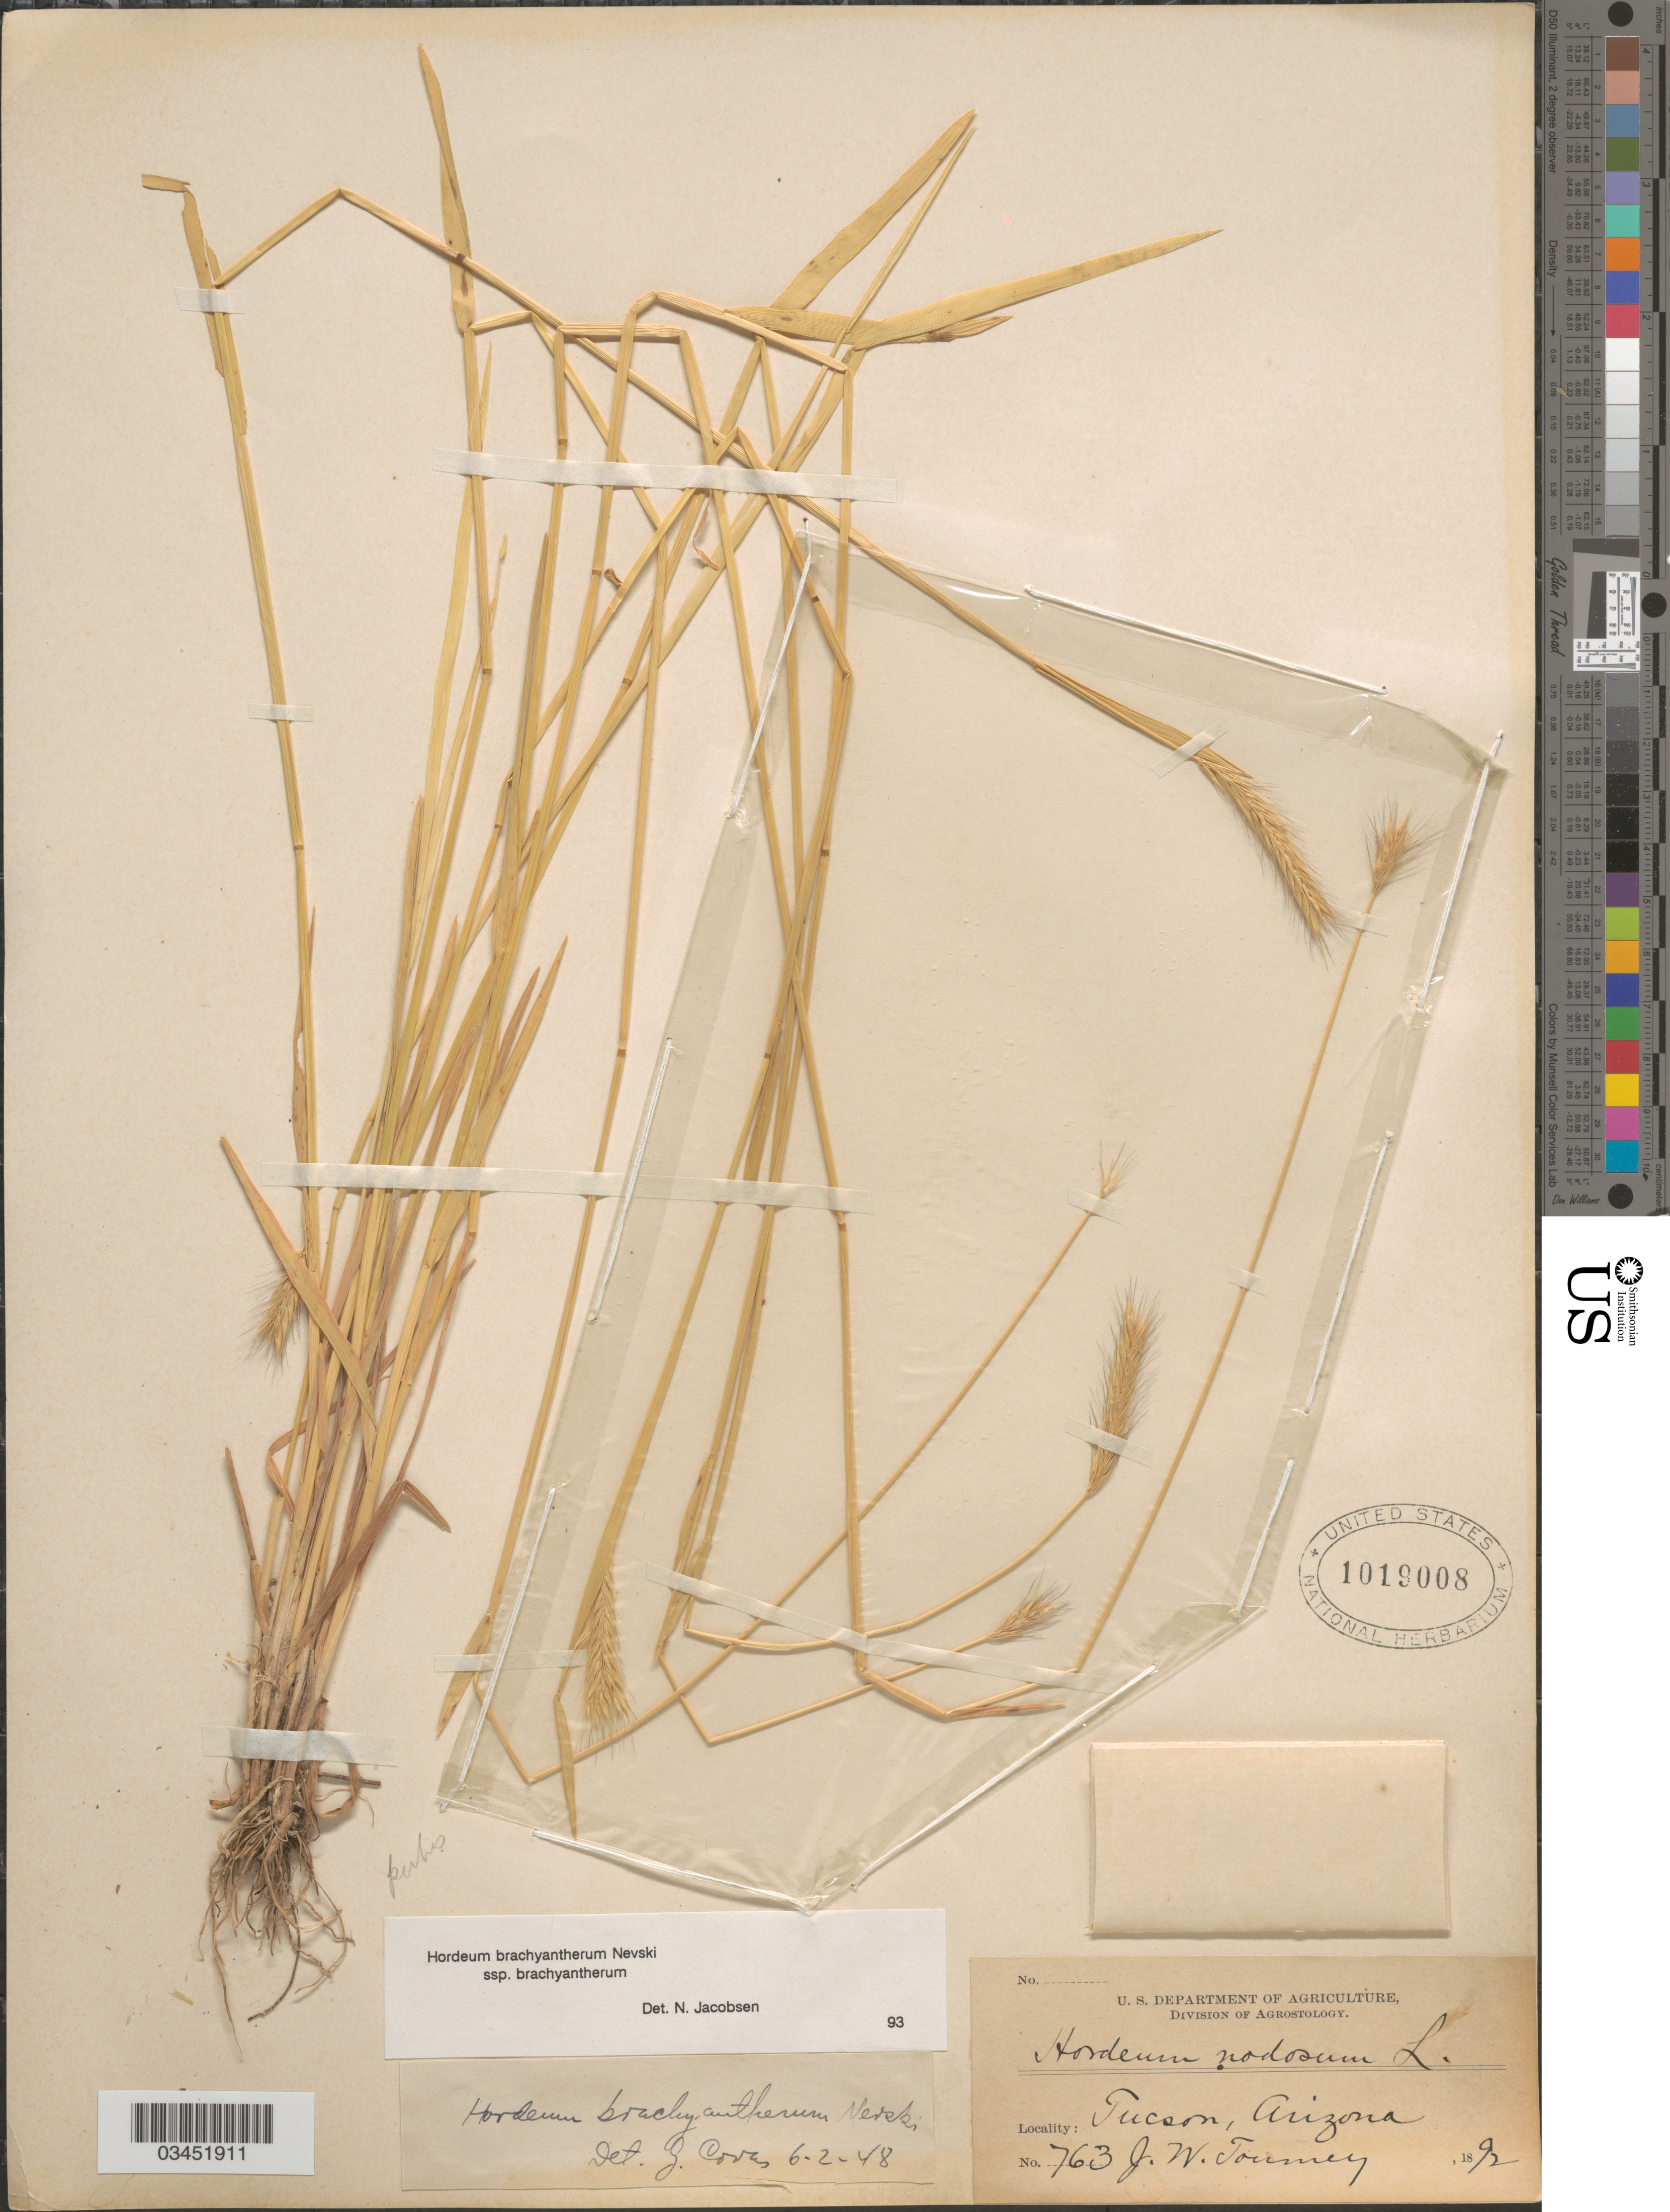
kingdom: Plantae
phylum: Tracheophyta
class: Liliopsida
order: Poales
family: Poaceae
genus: Hordeum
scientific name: Hordeum brachyantherum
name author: Nevski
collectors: J. W. Toumey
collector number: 763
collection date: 1892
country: United States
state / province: Arizona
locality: Tucson.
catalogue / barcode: US 1019008